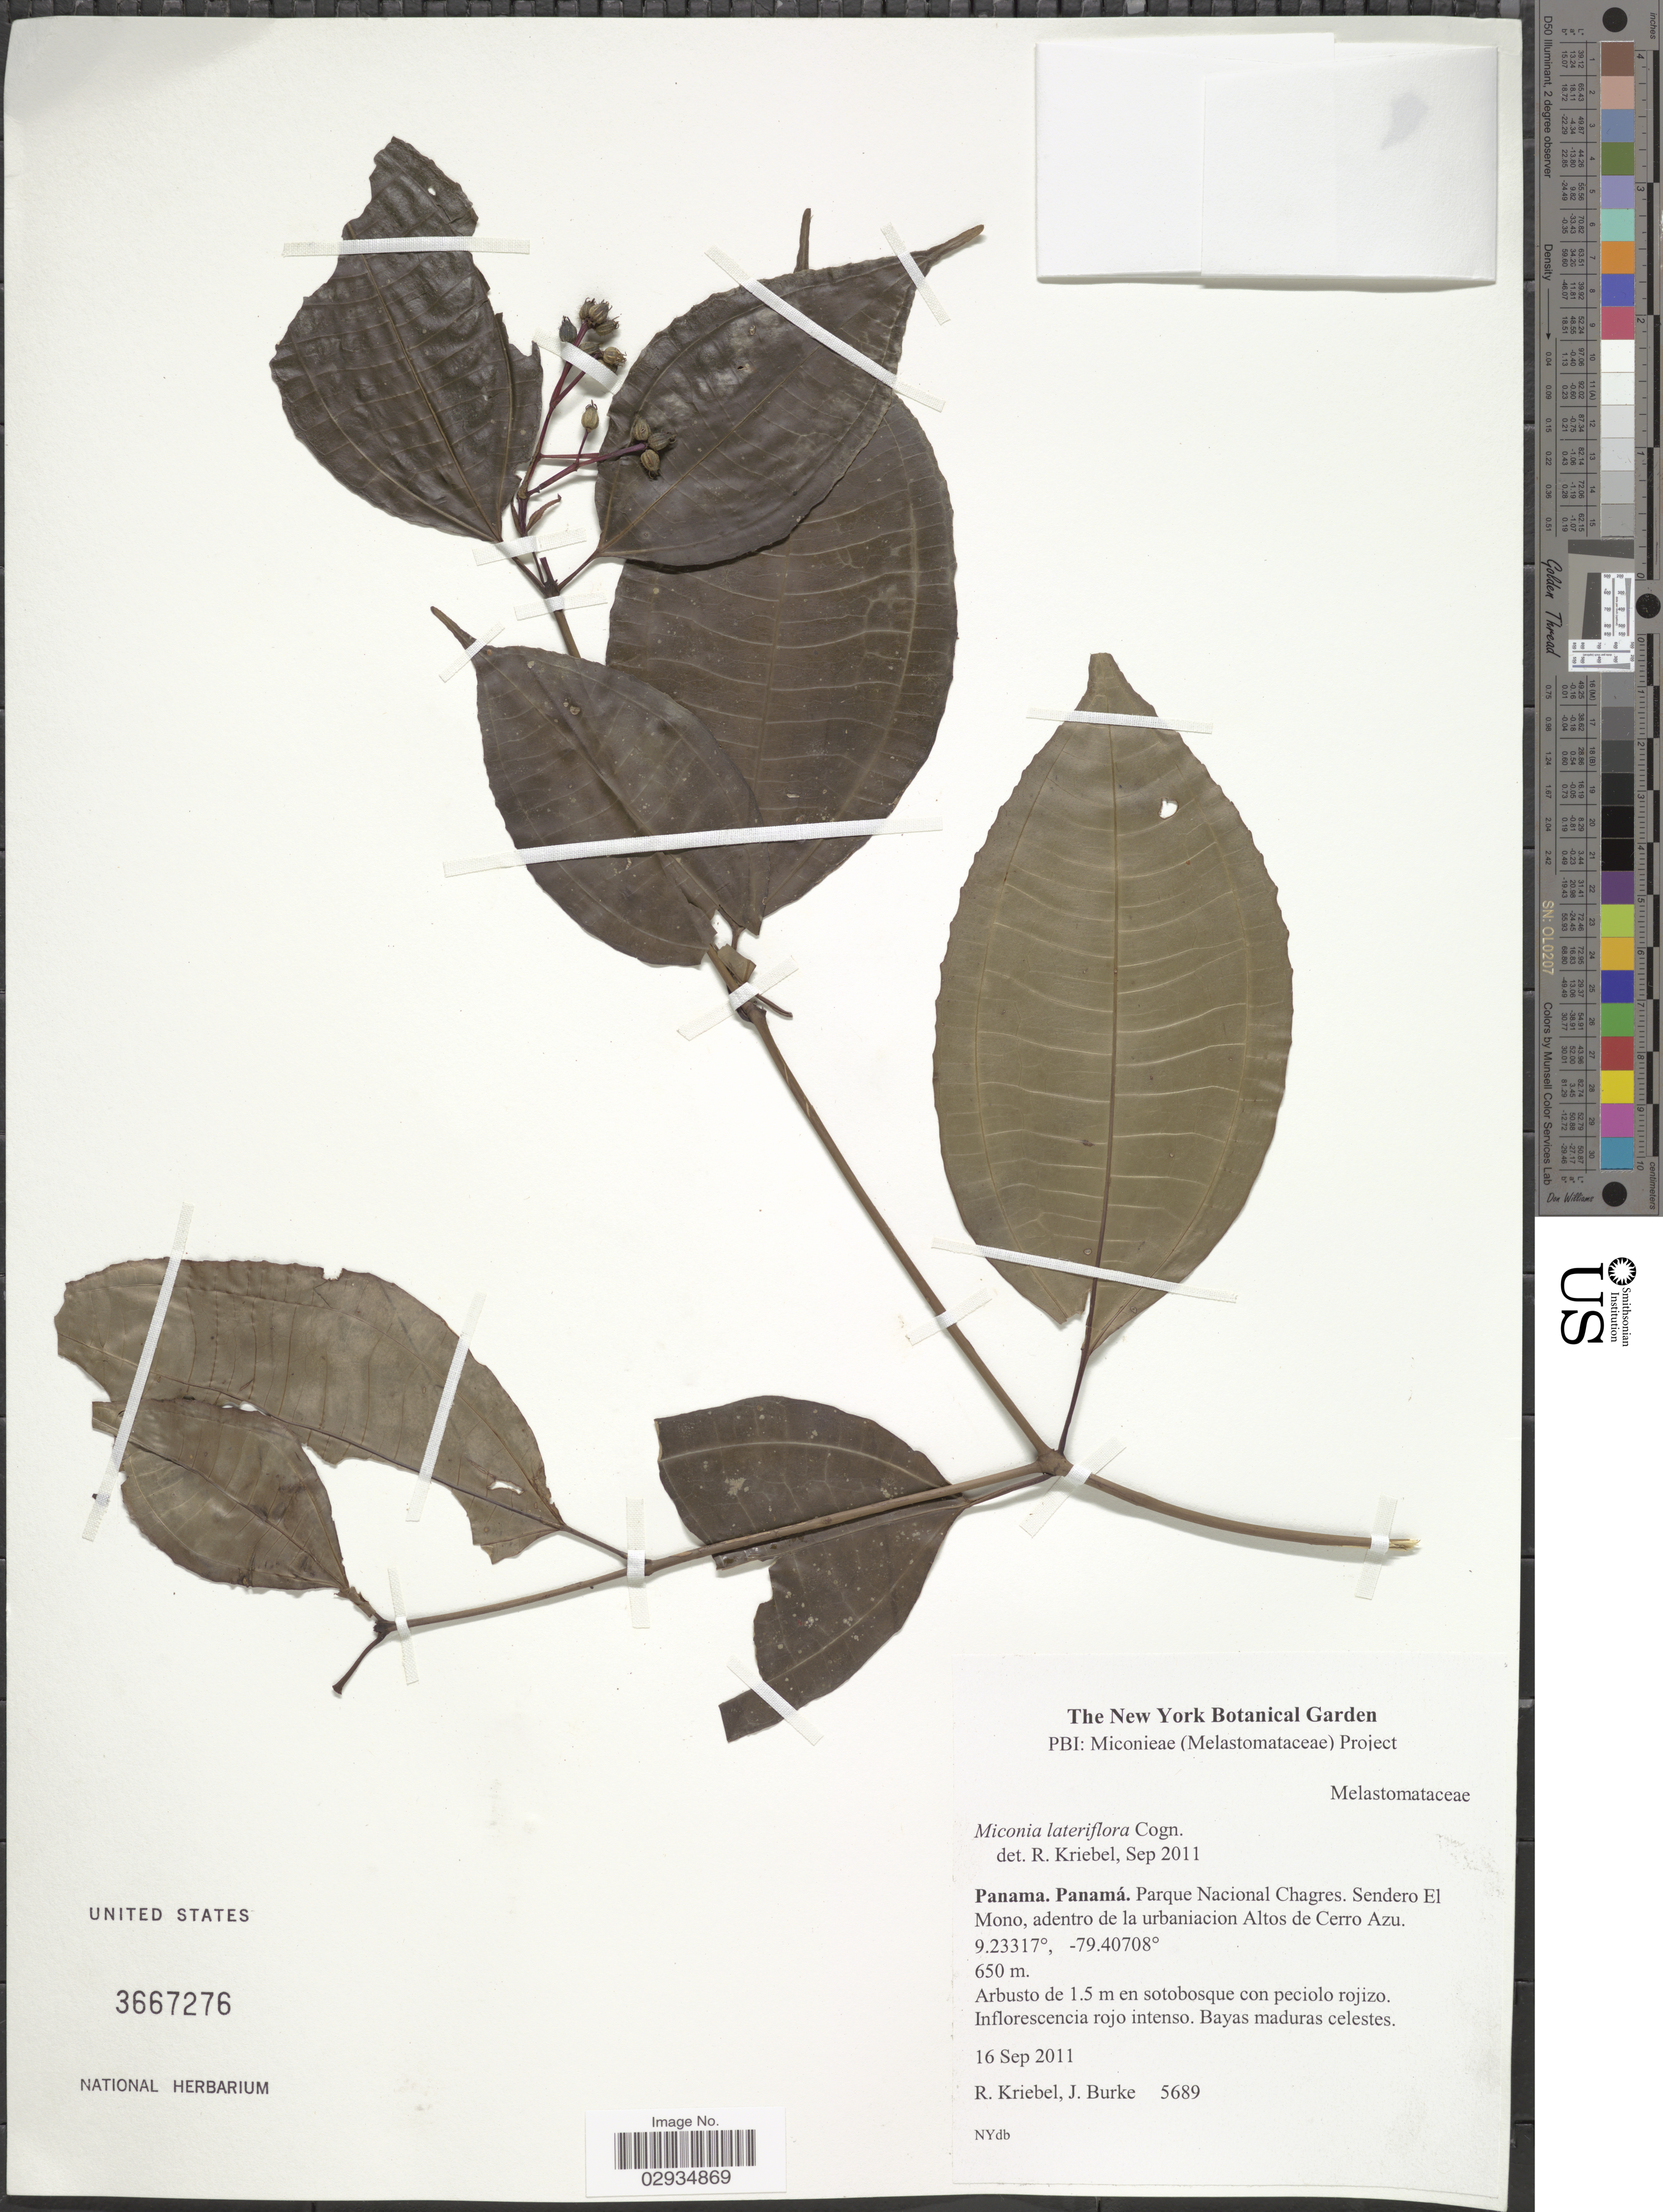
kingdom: Plantae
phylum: Tracheophyta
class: Magnoliopsida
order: Myrtales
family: Melastomataceae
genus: Miconia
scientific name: Miconia lateriflora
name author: Cogn.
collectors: R. Kriebel & J. Burke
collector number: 5689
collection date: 2011-09-16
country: Panama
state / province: Panamá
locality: Parque Nacional Chagres. Sendero El Mono, adentro de la urbaniacion Altod de Cerro Azu.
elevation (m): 650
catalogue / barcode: US 3667276